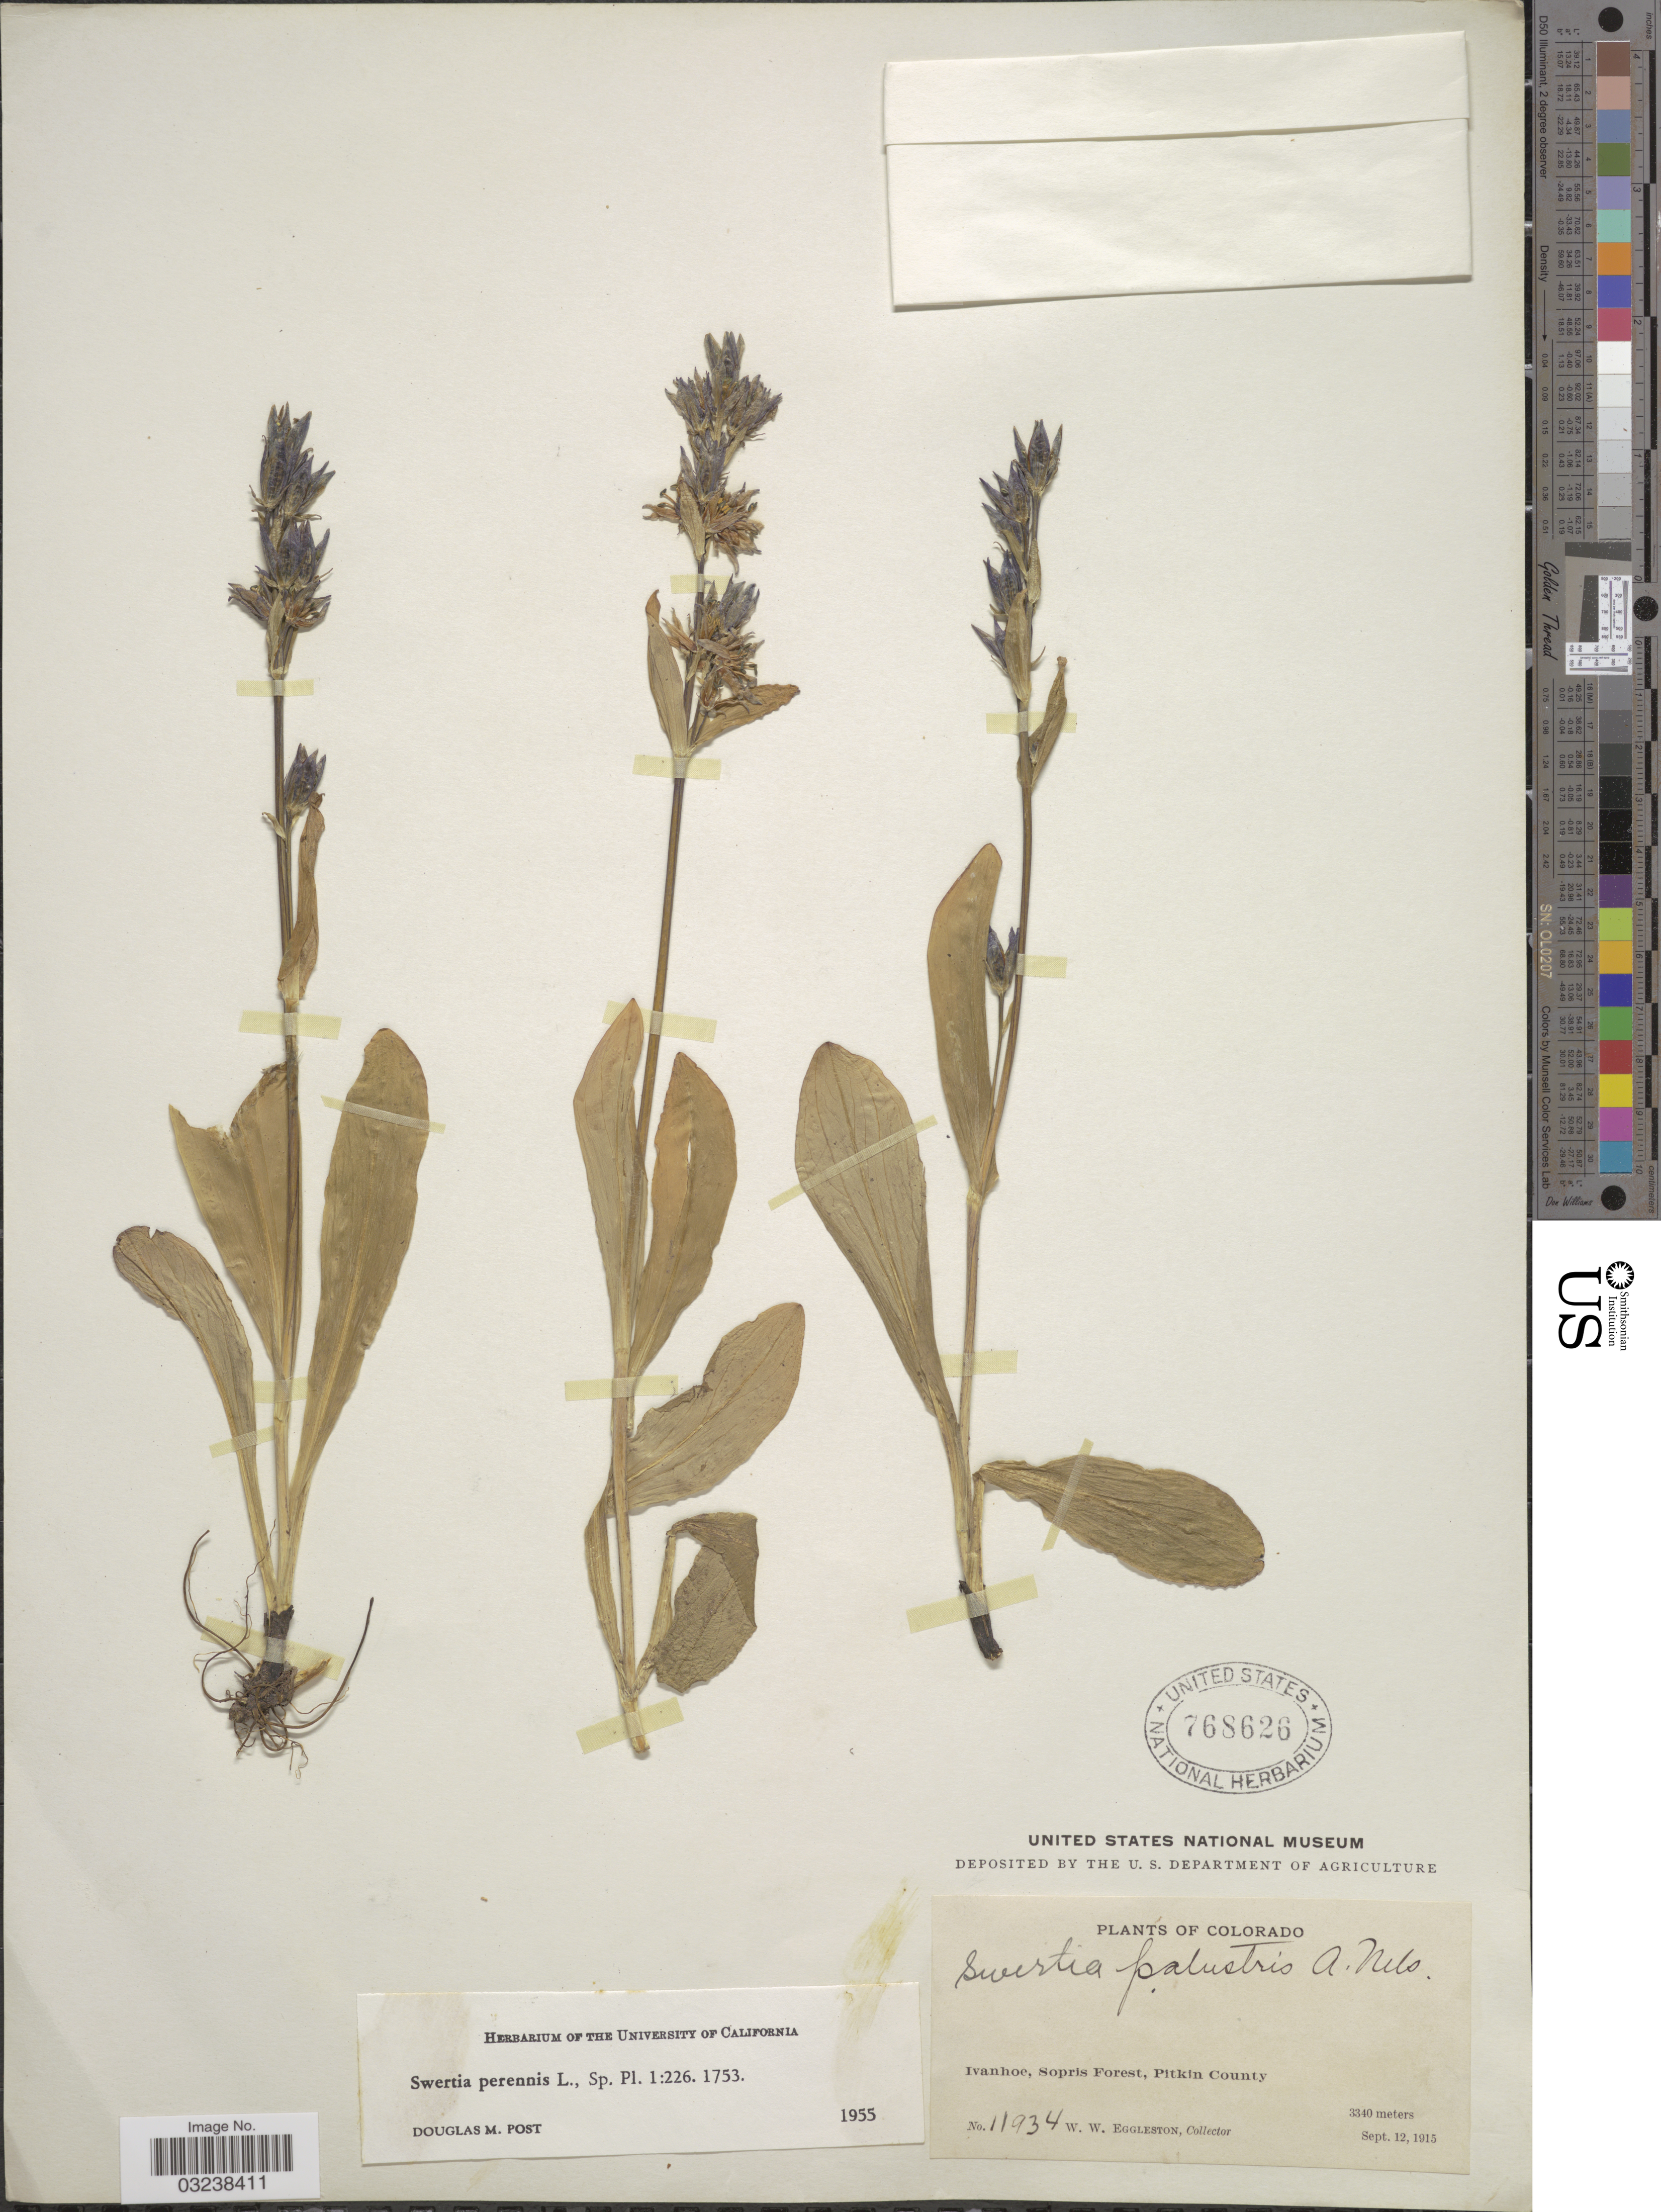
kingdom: Plantae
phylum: Tracheophyta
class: Magnoliopsida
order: Gentianales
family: Gentianaceae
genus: Swertia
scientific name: Swertia perennis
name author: L.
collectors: W. W. Eggleston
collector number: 11934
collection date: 1915-09-12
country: United States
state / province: Colorado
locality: Ivanhoe, Sopris Forest, Pitkin County.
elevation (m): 3340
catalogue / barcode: US 768626